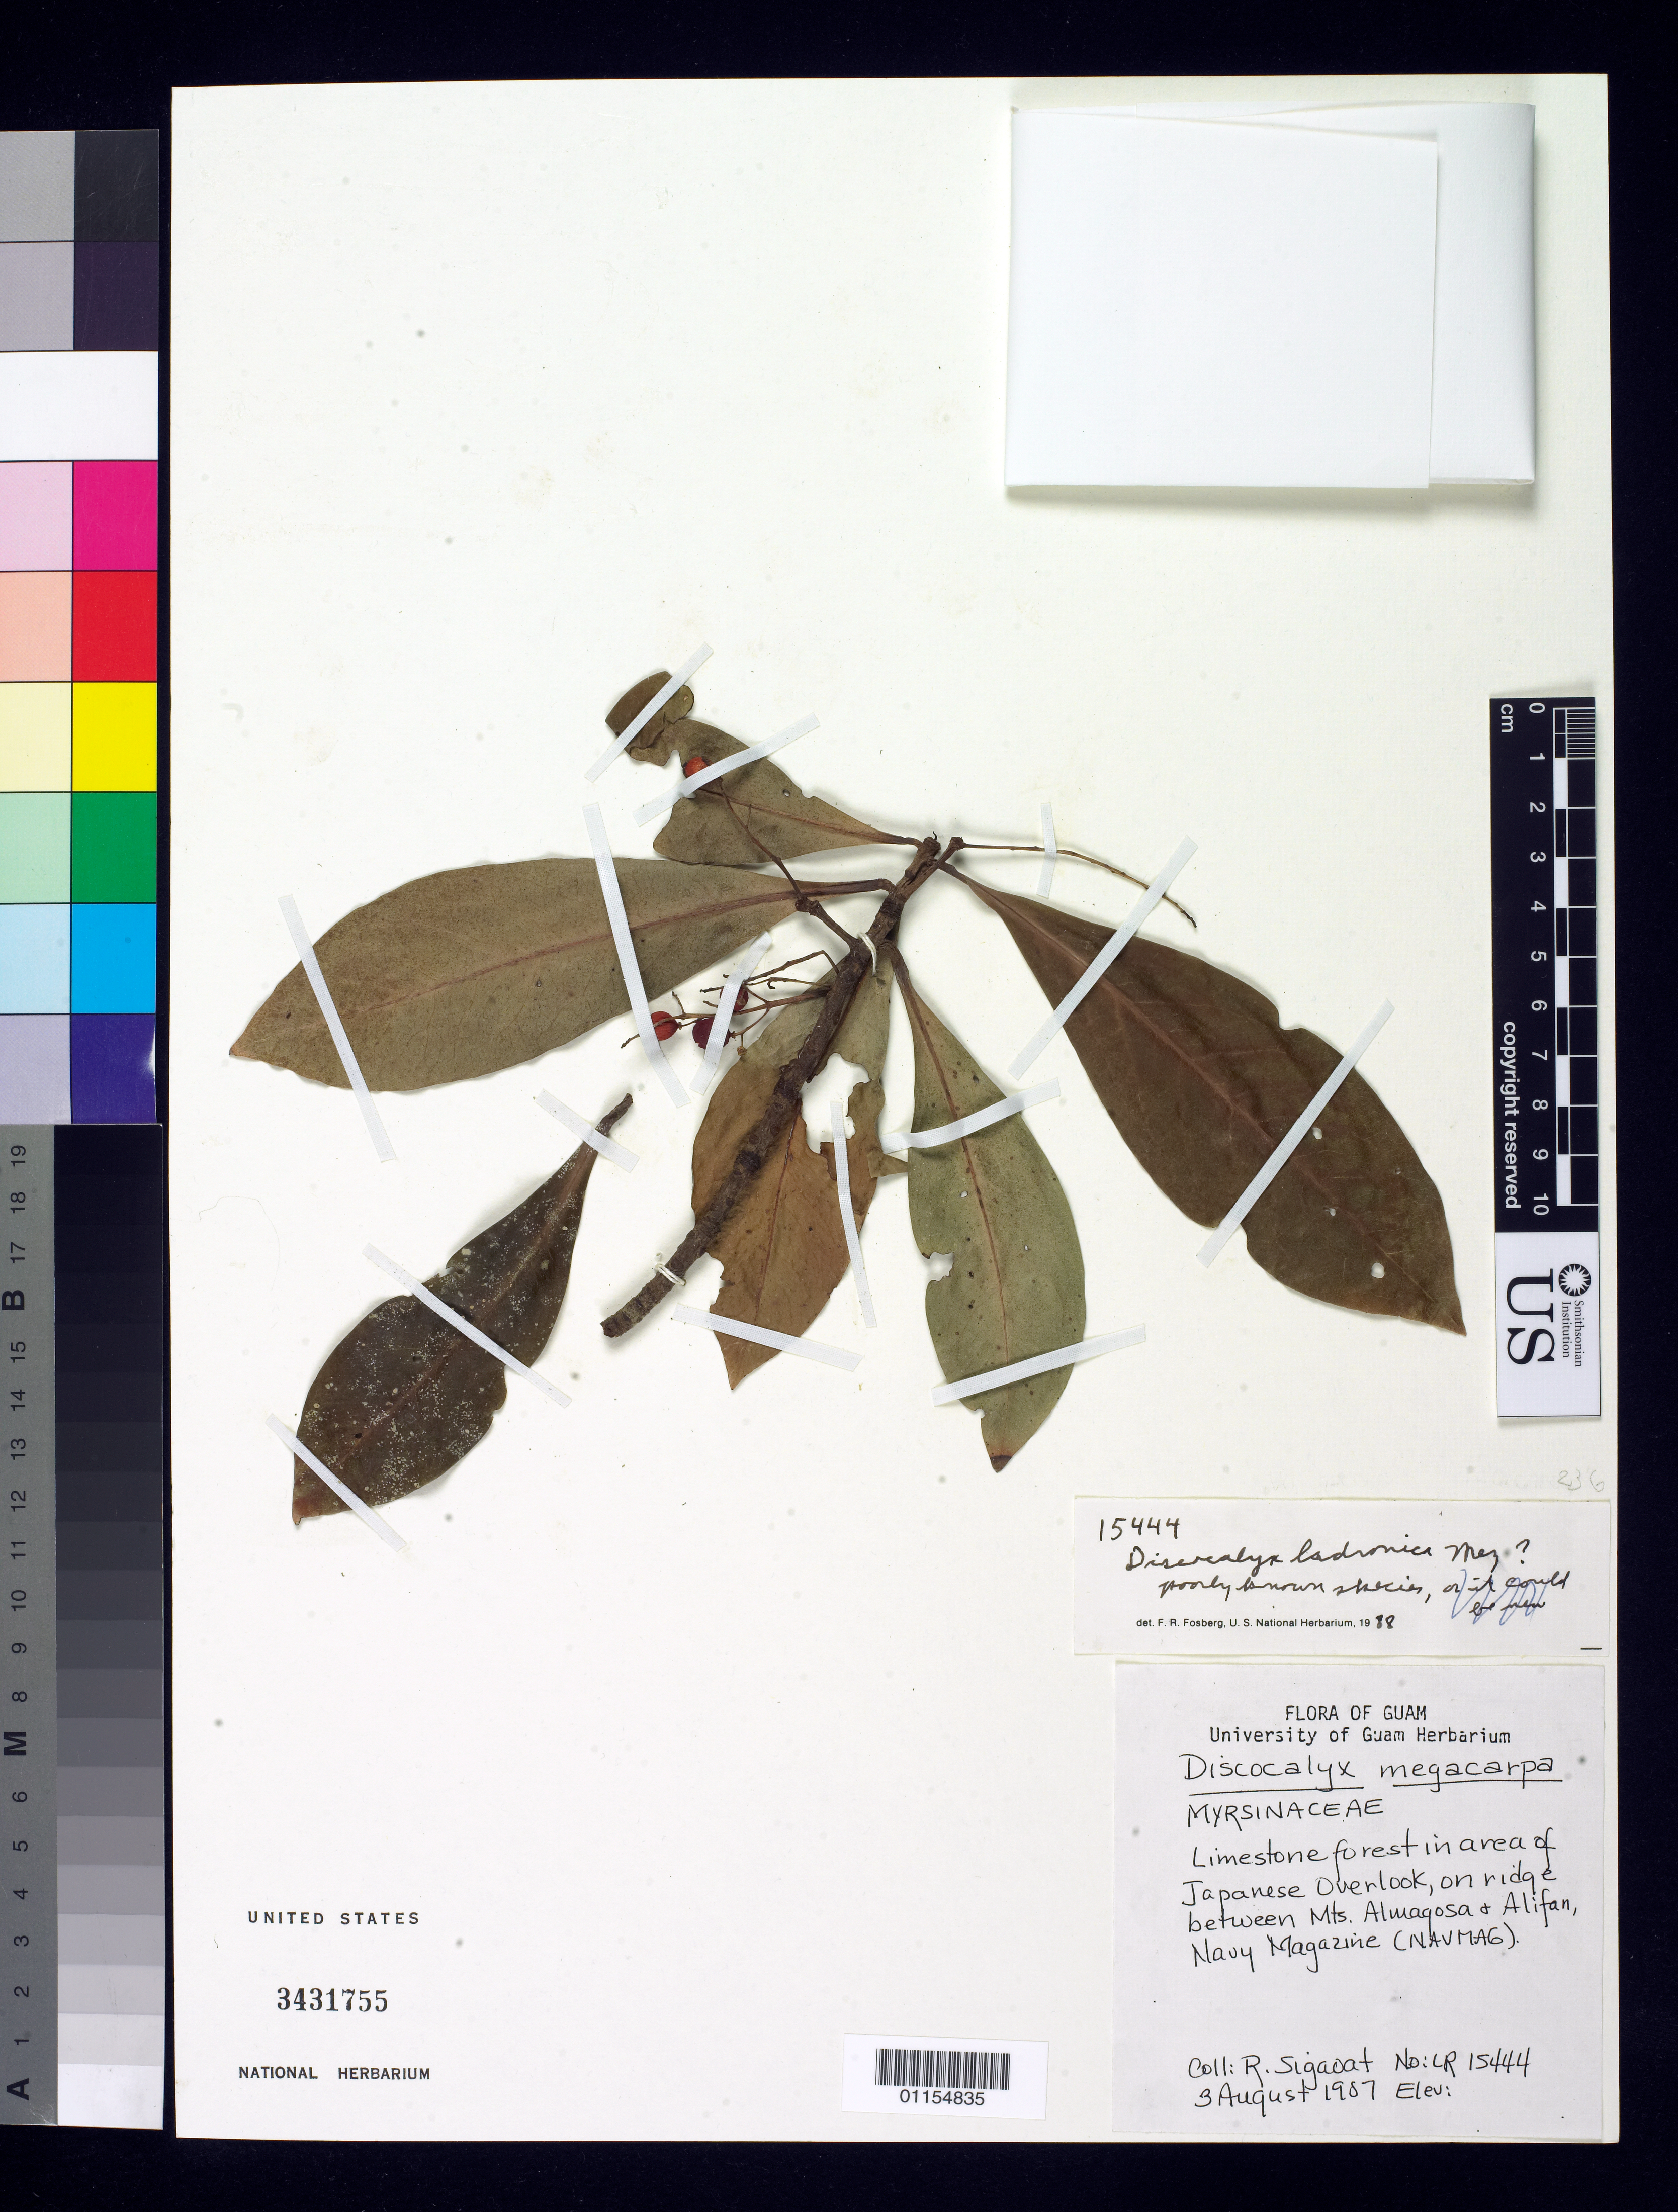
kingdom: Plantae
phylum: Tracheophyta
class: Magnoliopsida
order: Ericales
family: Primulaceae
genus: Discocalyx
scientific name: Discocalyx ladronica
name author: Mez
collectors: R. Sigaoat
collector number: LR15444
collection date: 1987-08-03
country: Guam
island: Guam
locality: in area of Japanese overlook, on ridge between Mts. Almagos+ Alifan, Navy Magazine (NAVMAG).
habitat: Limestone forest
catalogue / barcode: US 3431755